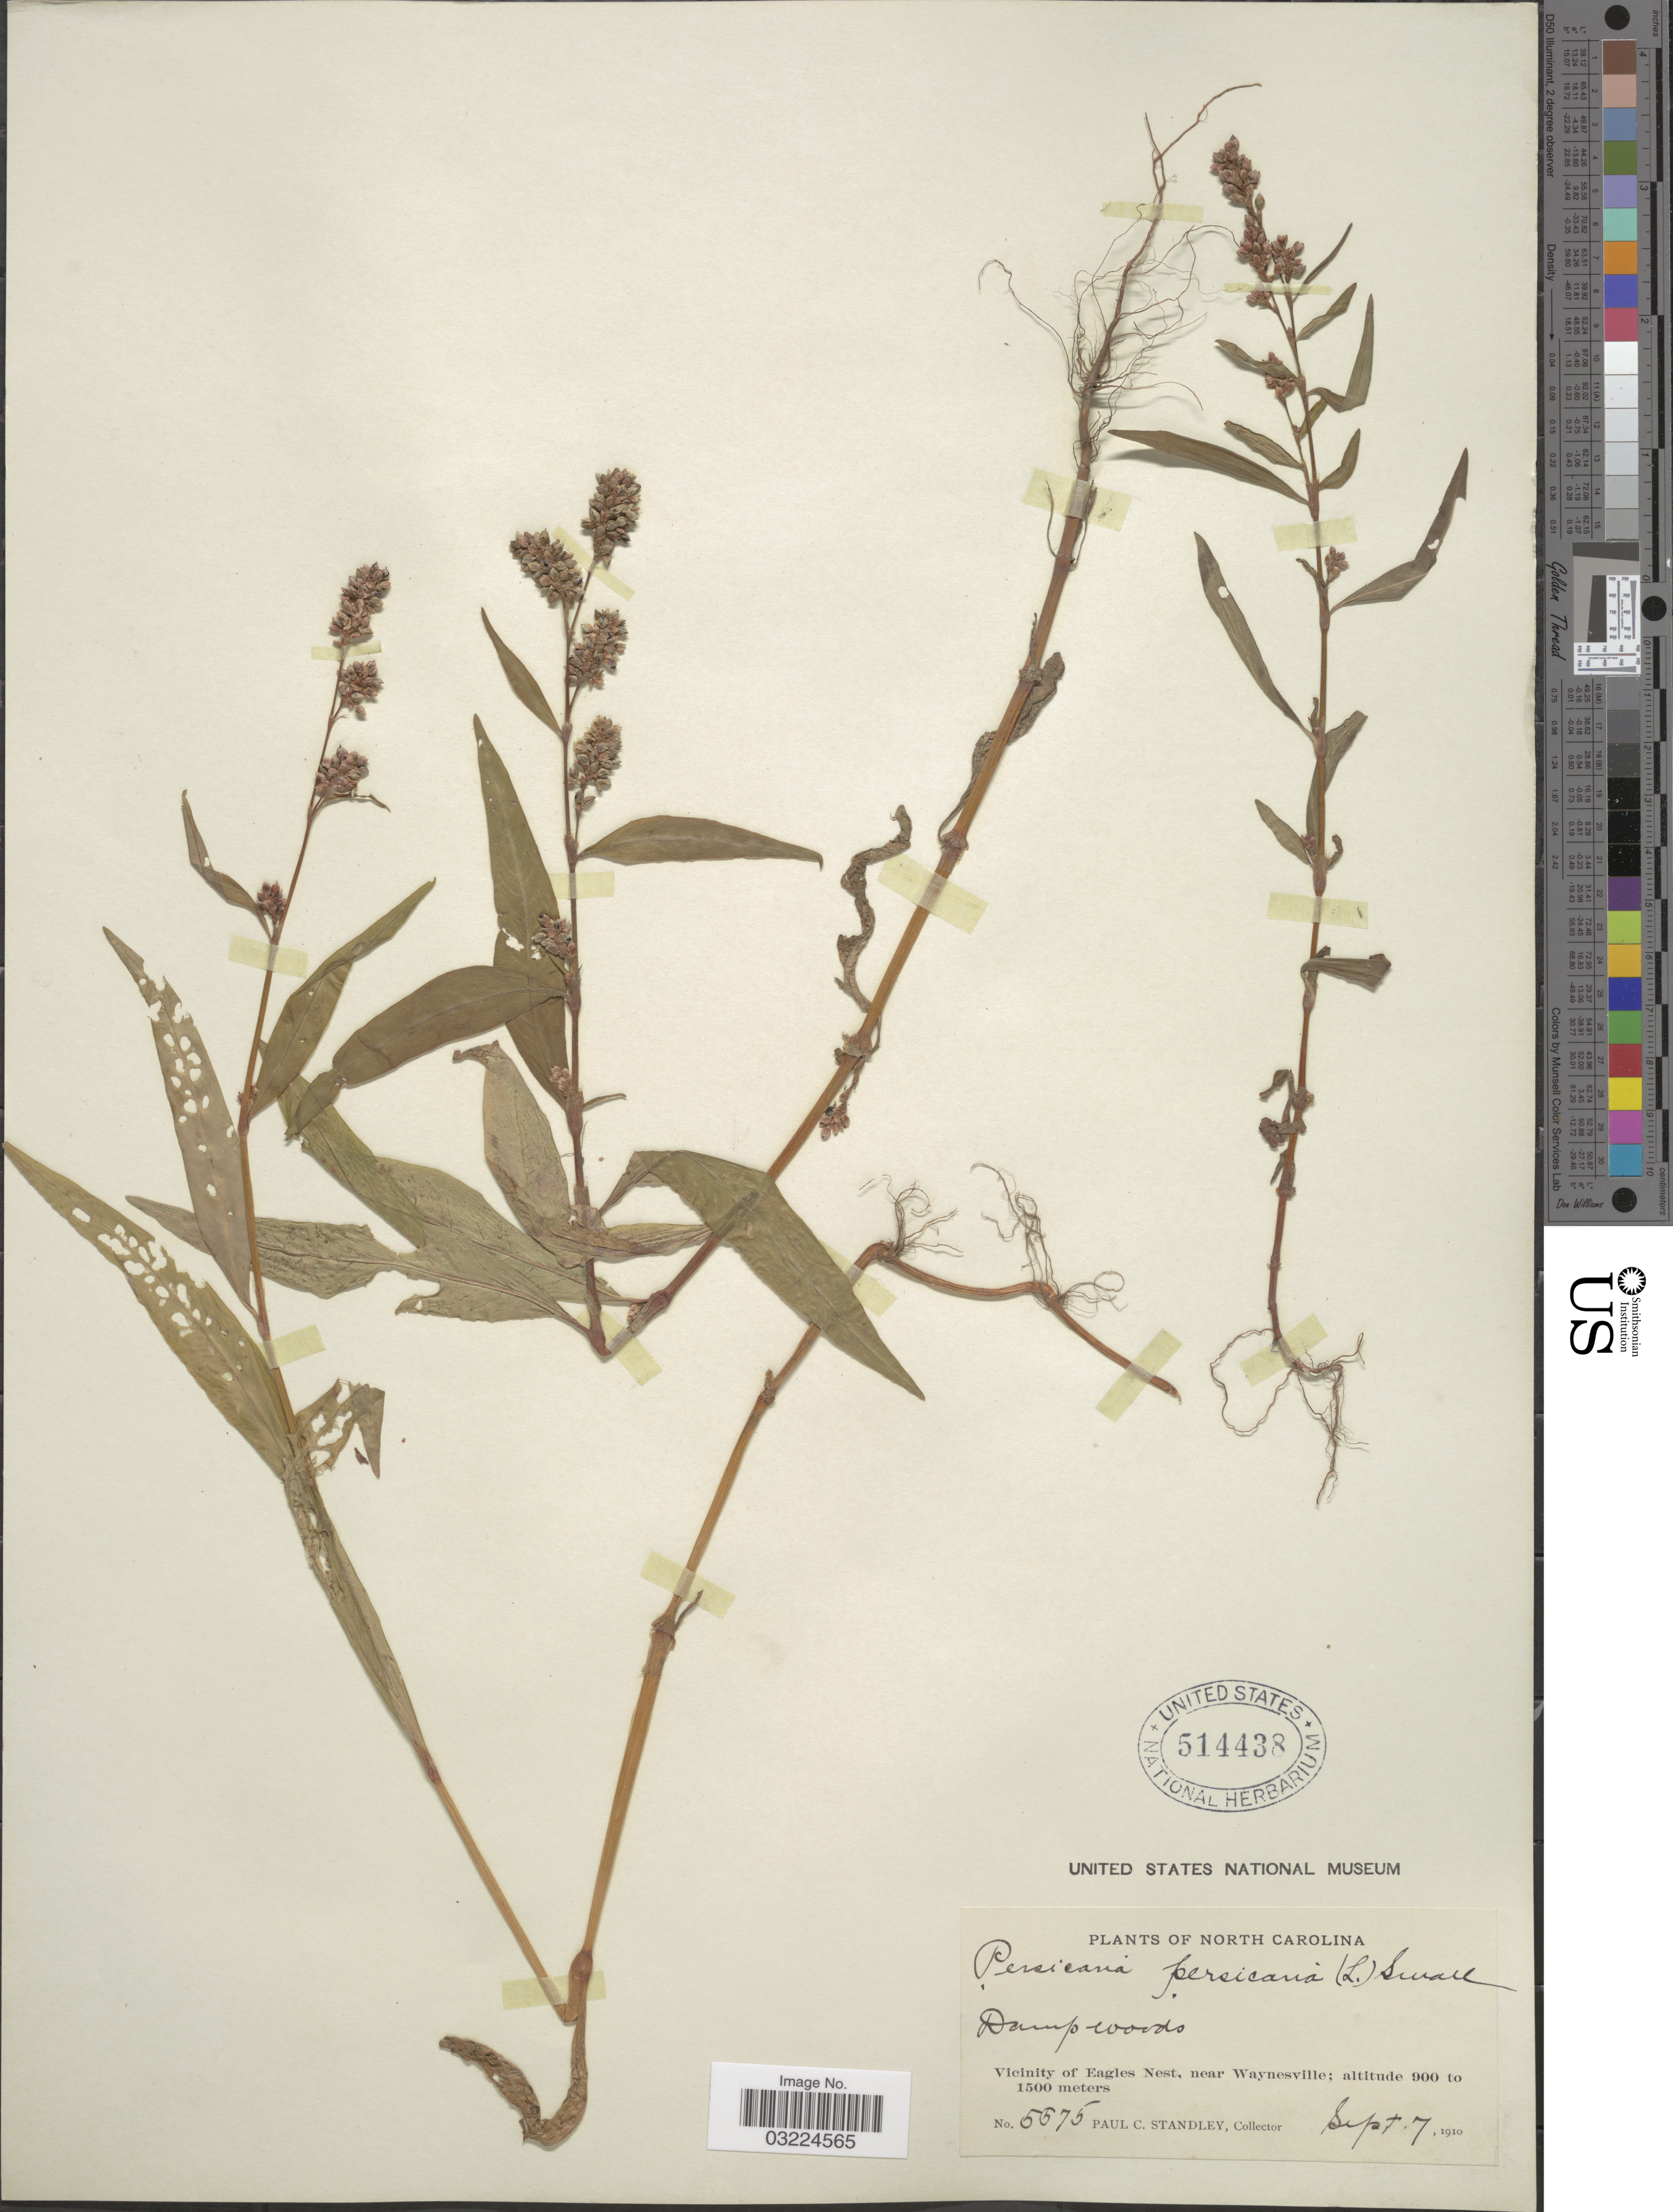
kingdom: Plantae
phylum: Tracheophyta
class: Magnoliopsida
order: Caryophyllales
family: Polygonaceae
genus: Persicaria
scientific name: Persicaria maculosa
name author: S.F. Gray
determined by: Atha, D. E.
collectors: P. C. Standley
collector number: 5575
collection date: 1910-09-07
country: United States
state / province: North Carolina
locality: Vicinity of Eagles Nest, near Waynesville.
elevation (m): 900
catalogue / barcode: US 514438